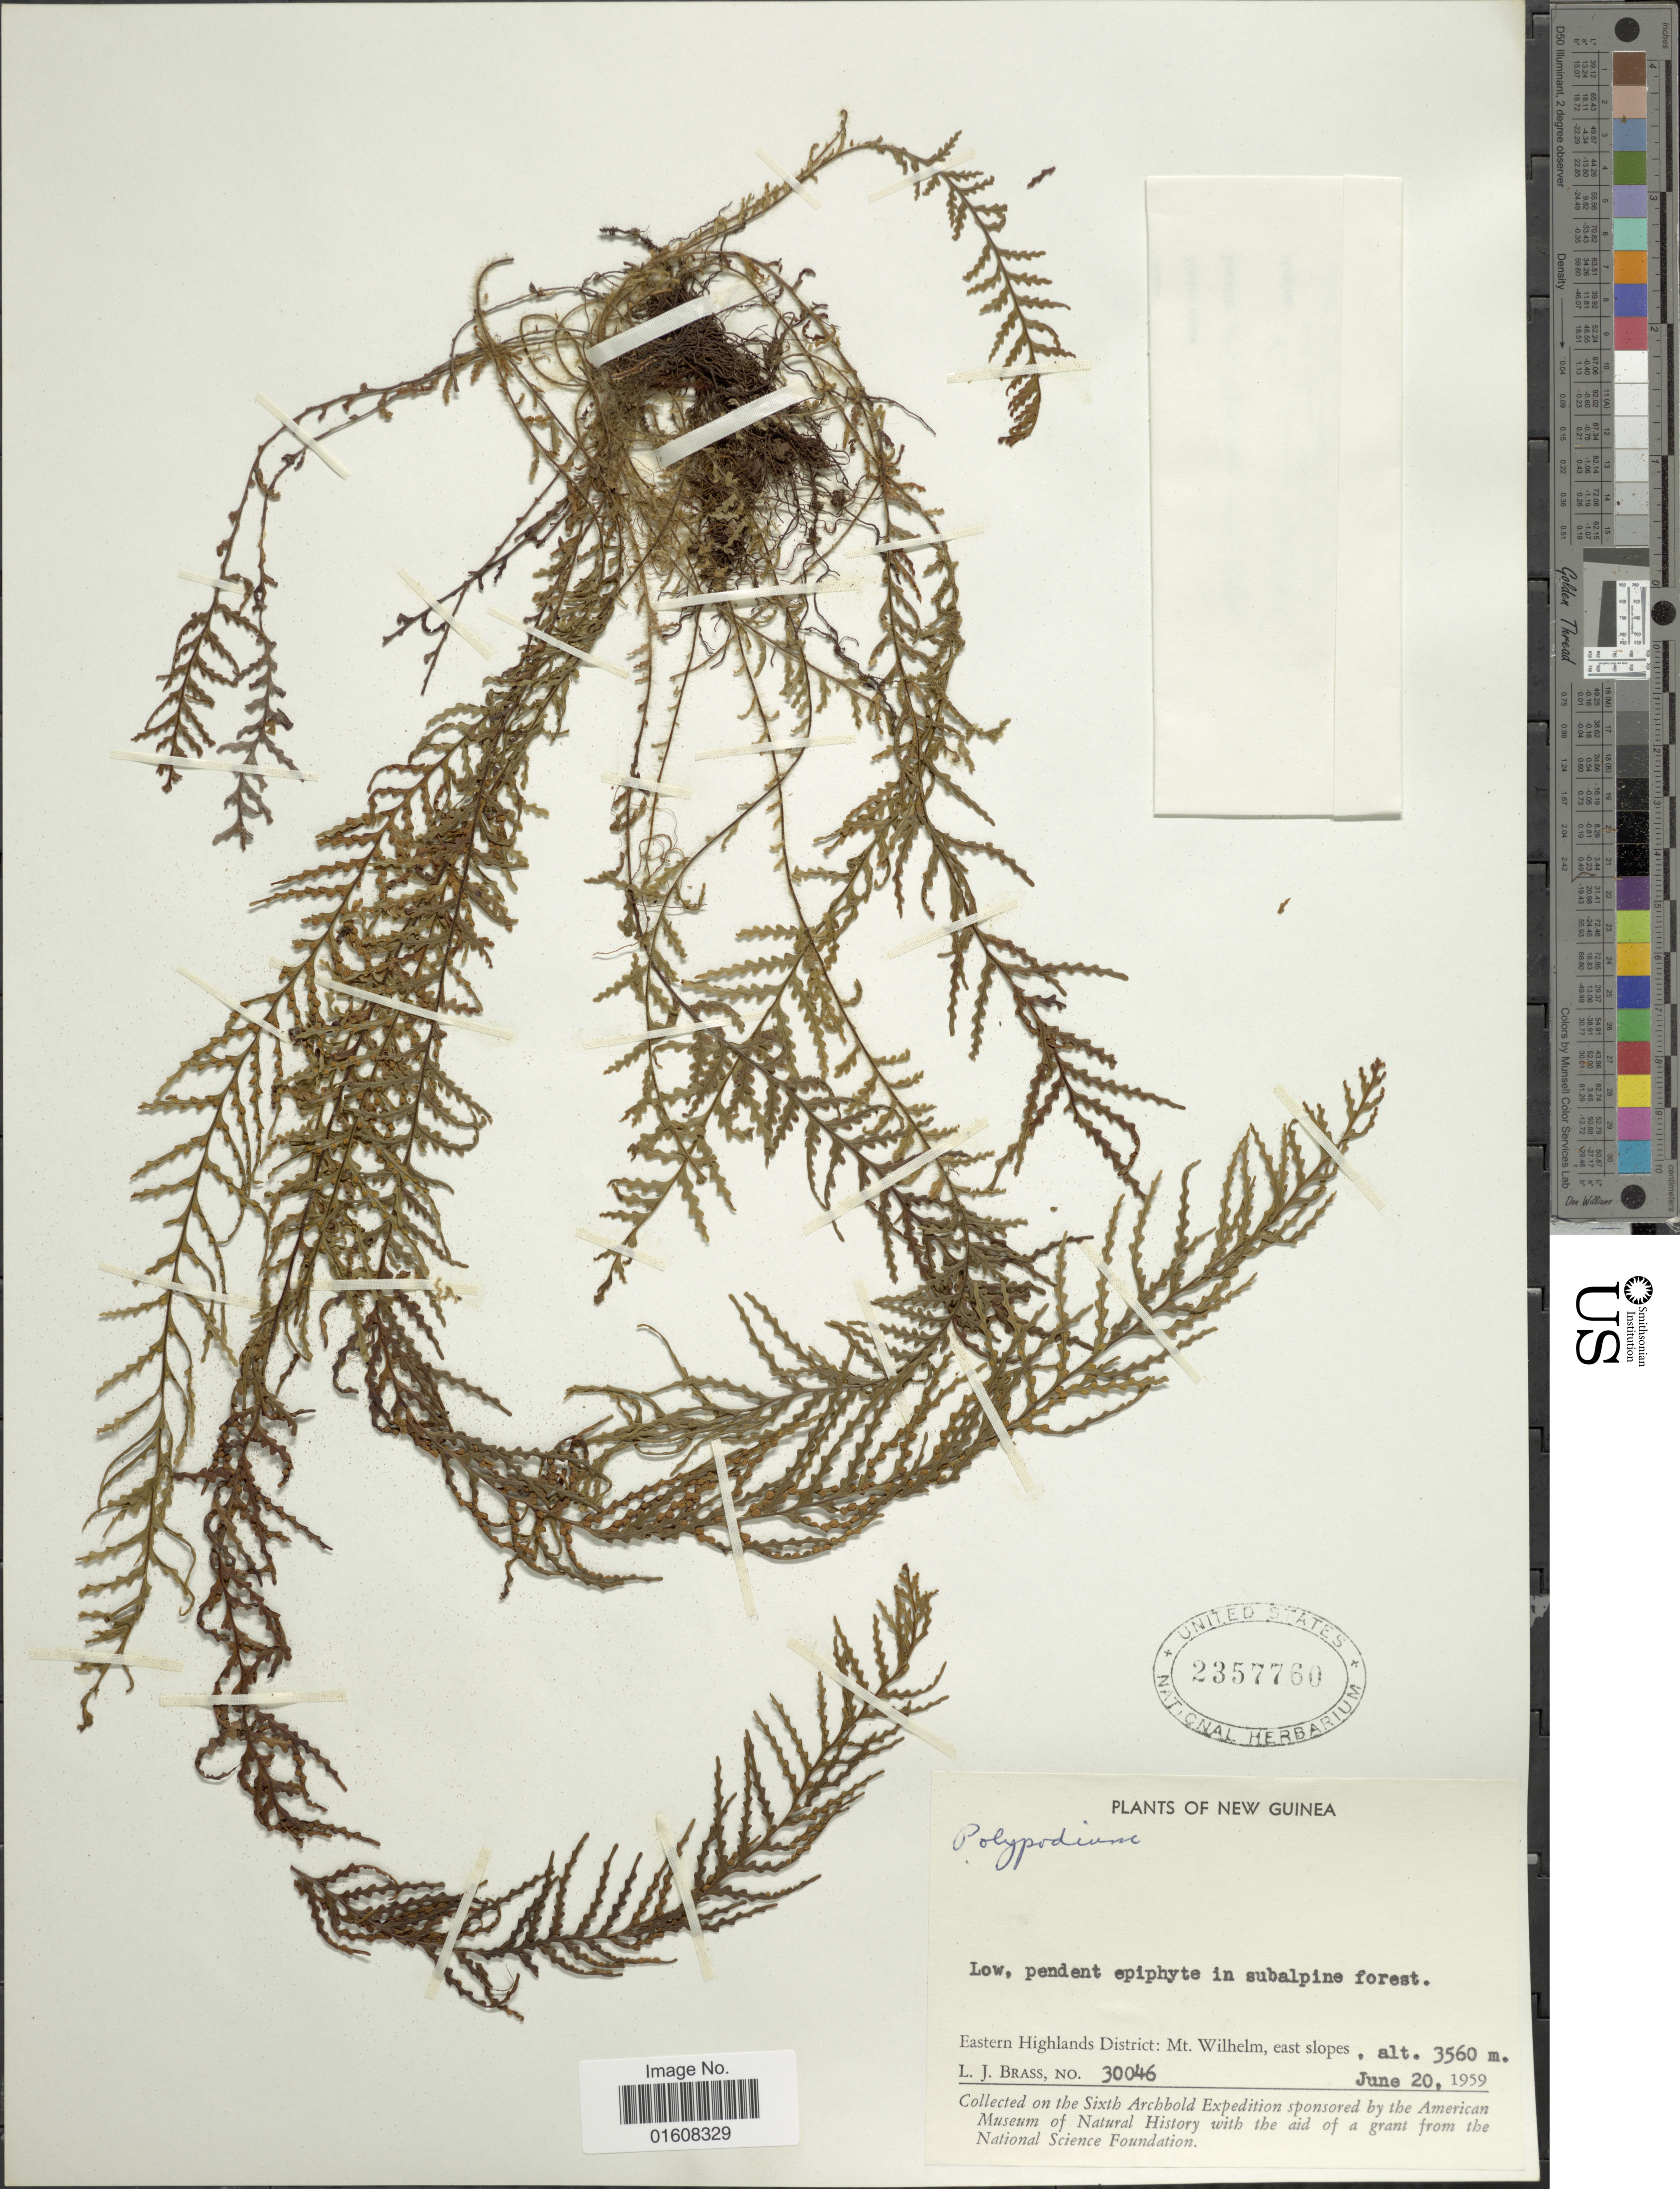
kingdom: Plantae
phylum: Tracheophyta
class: Polypodiopsida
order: Polypodiales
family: Polypodiaceae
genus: Grammitis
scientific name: Grammitis sp.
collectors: L. J. Brass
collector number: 30046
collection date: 1959-06-20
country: Papua New Guinea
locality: New Guinea. Eastern Highlands District: Mt. Wilhelm, east slopes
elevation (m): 3560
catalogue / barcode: US 2357760